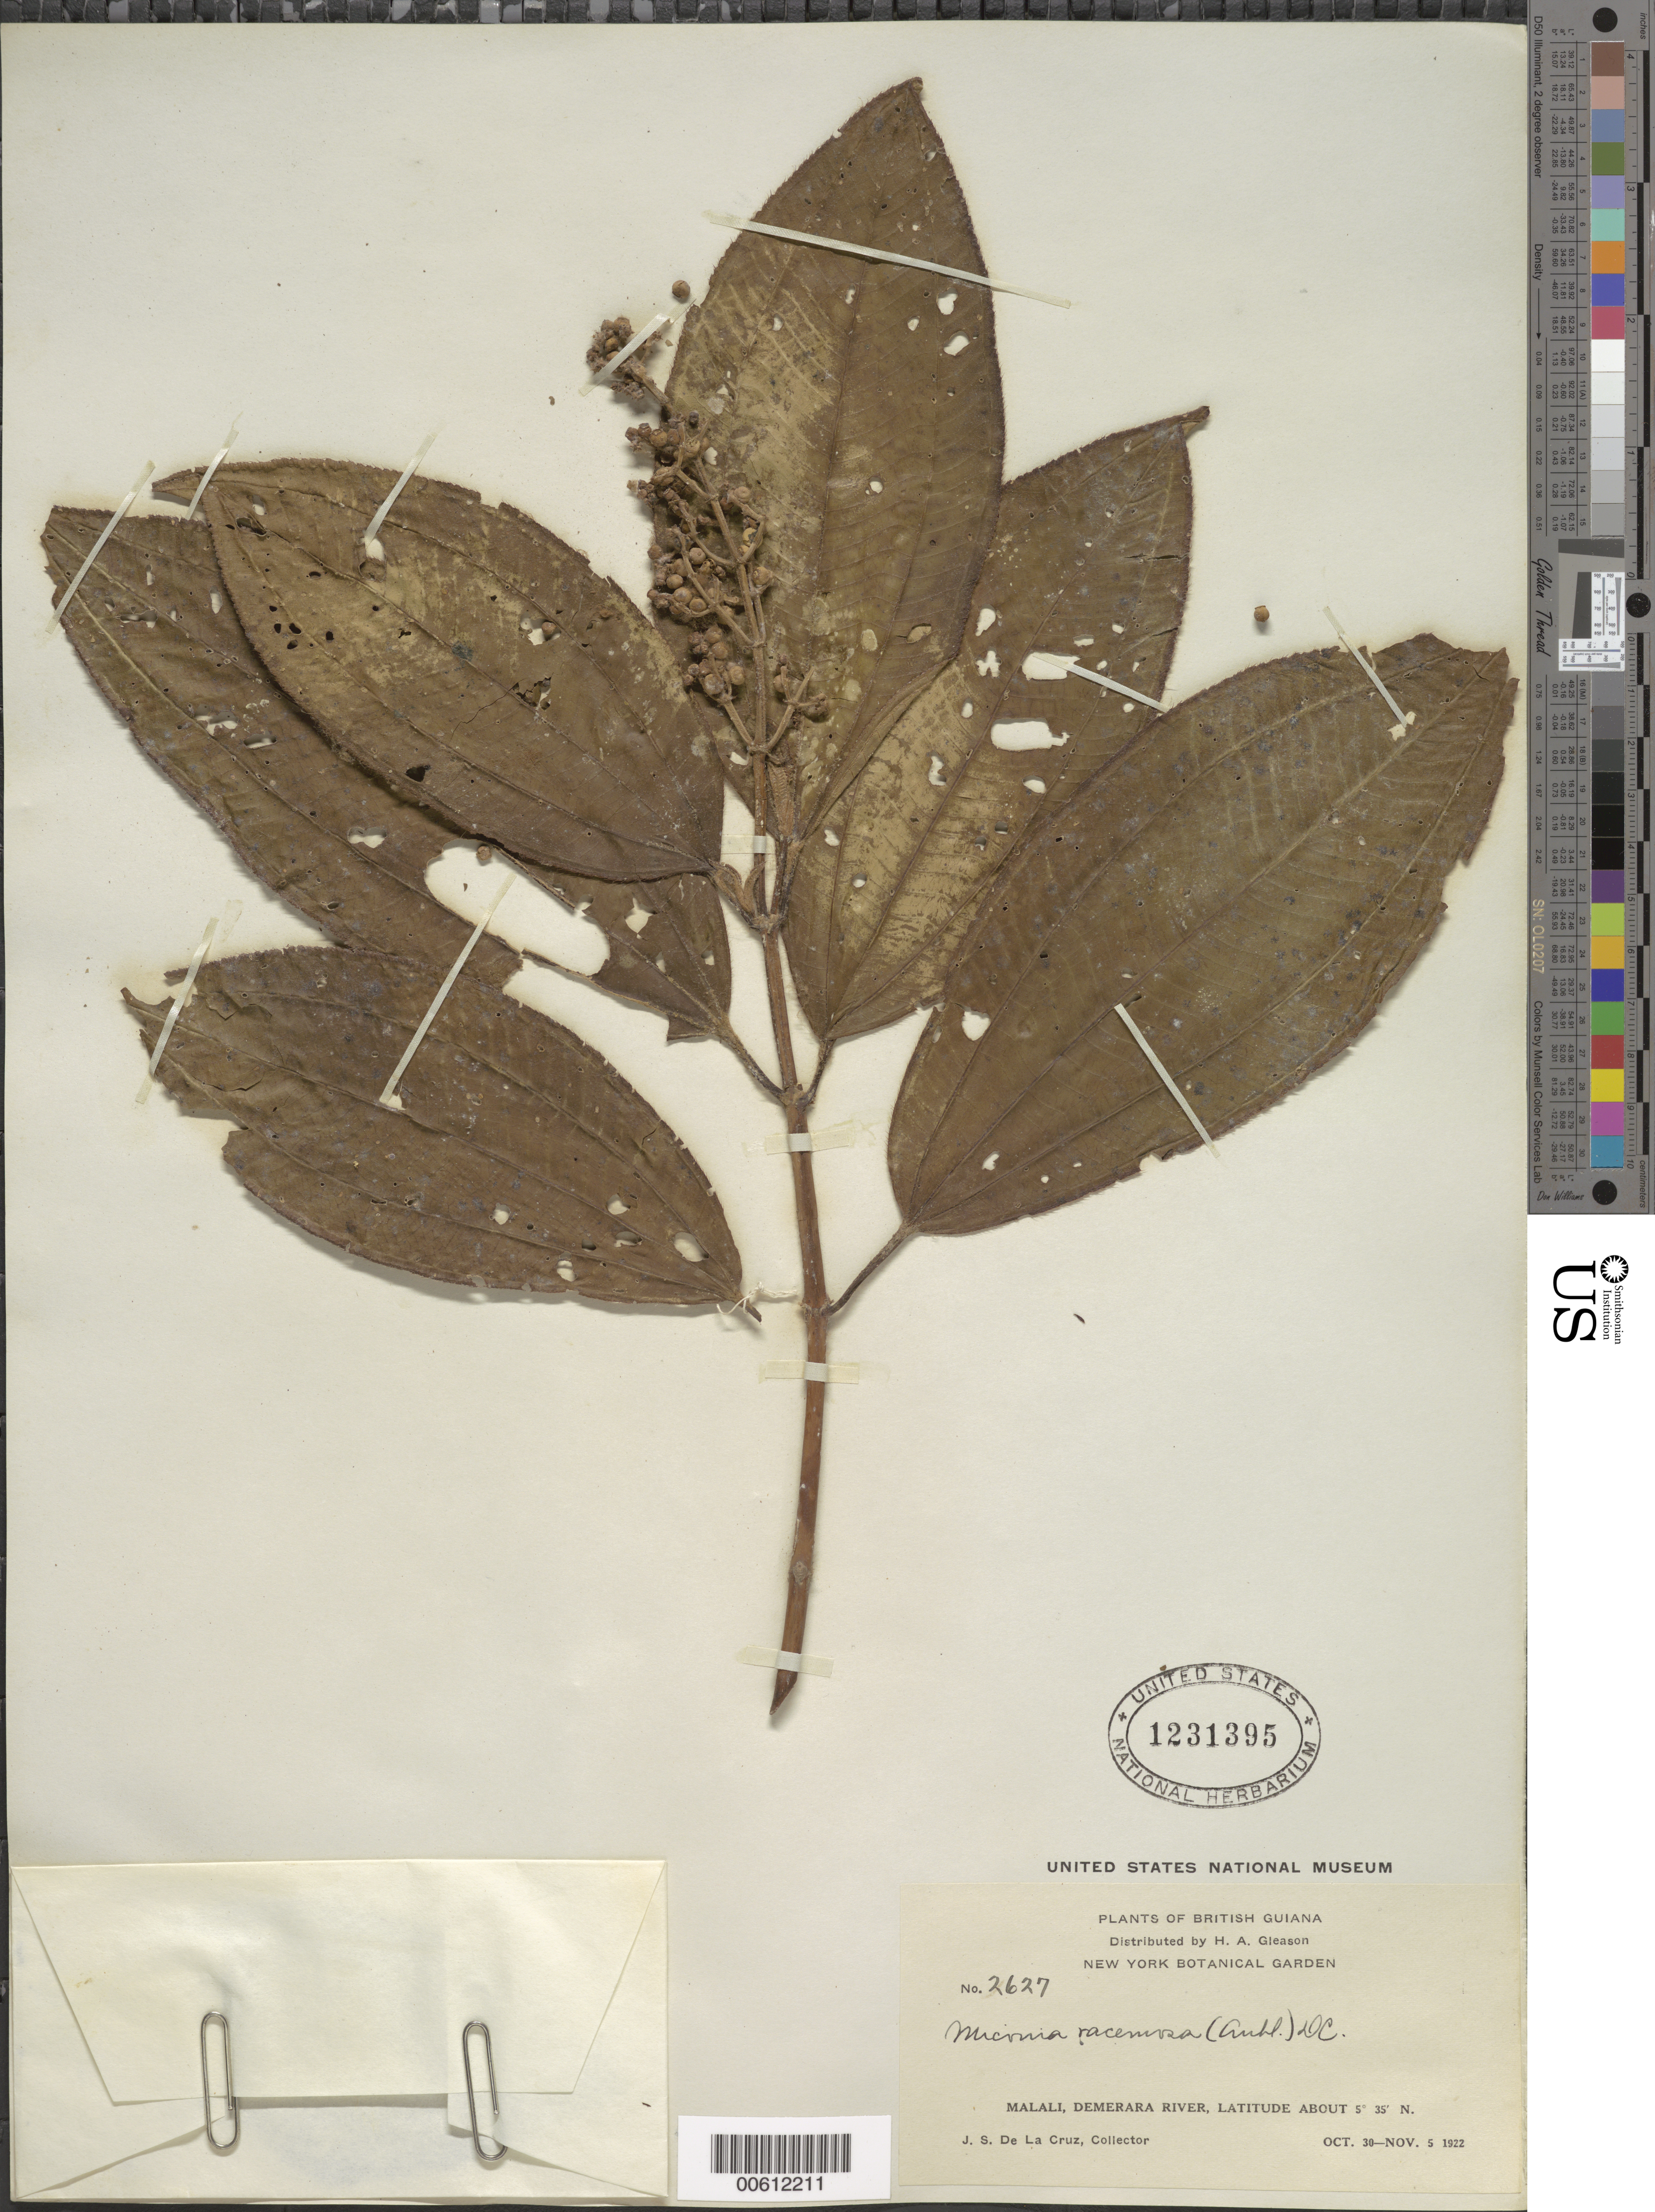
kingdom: Plantae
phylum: Tracheophyta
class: Magnoliopsida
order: Myrtales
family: Melastomataceae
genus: Miconia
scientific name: Miconia racemosa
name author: (Aubl.) DC.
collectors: J. S. de la Cruz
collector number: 2627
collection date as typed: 30-Oct-22 to 5-Nov-22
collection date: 1922-10-30/1922-11-05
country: Guyana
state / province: U. Demerara-Berbice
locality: Malali, Demerara R.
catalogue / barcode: US 1231395